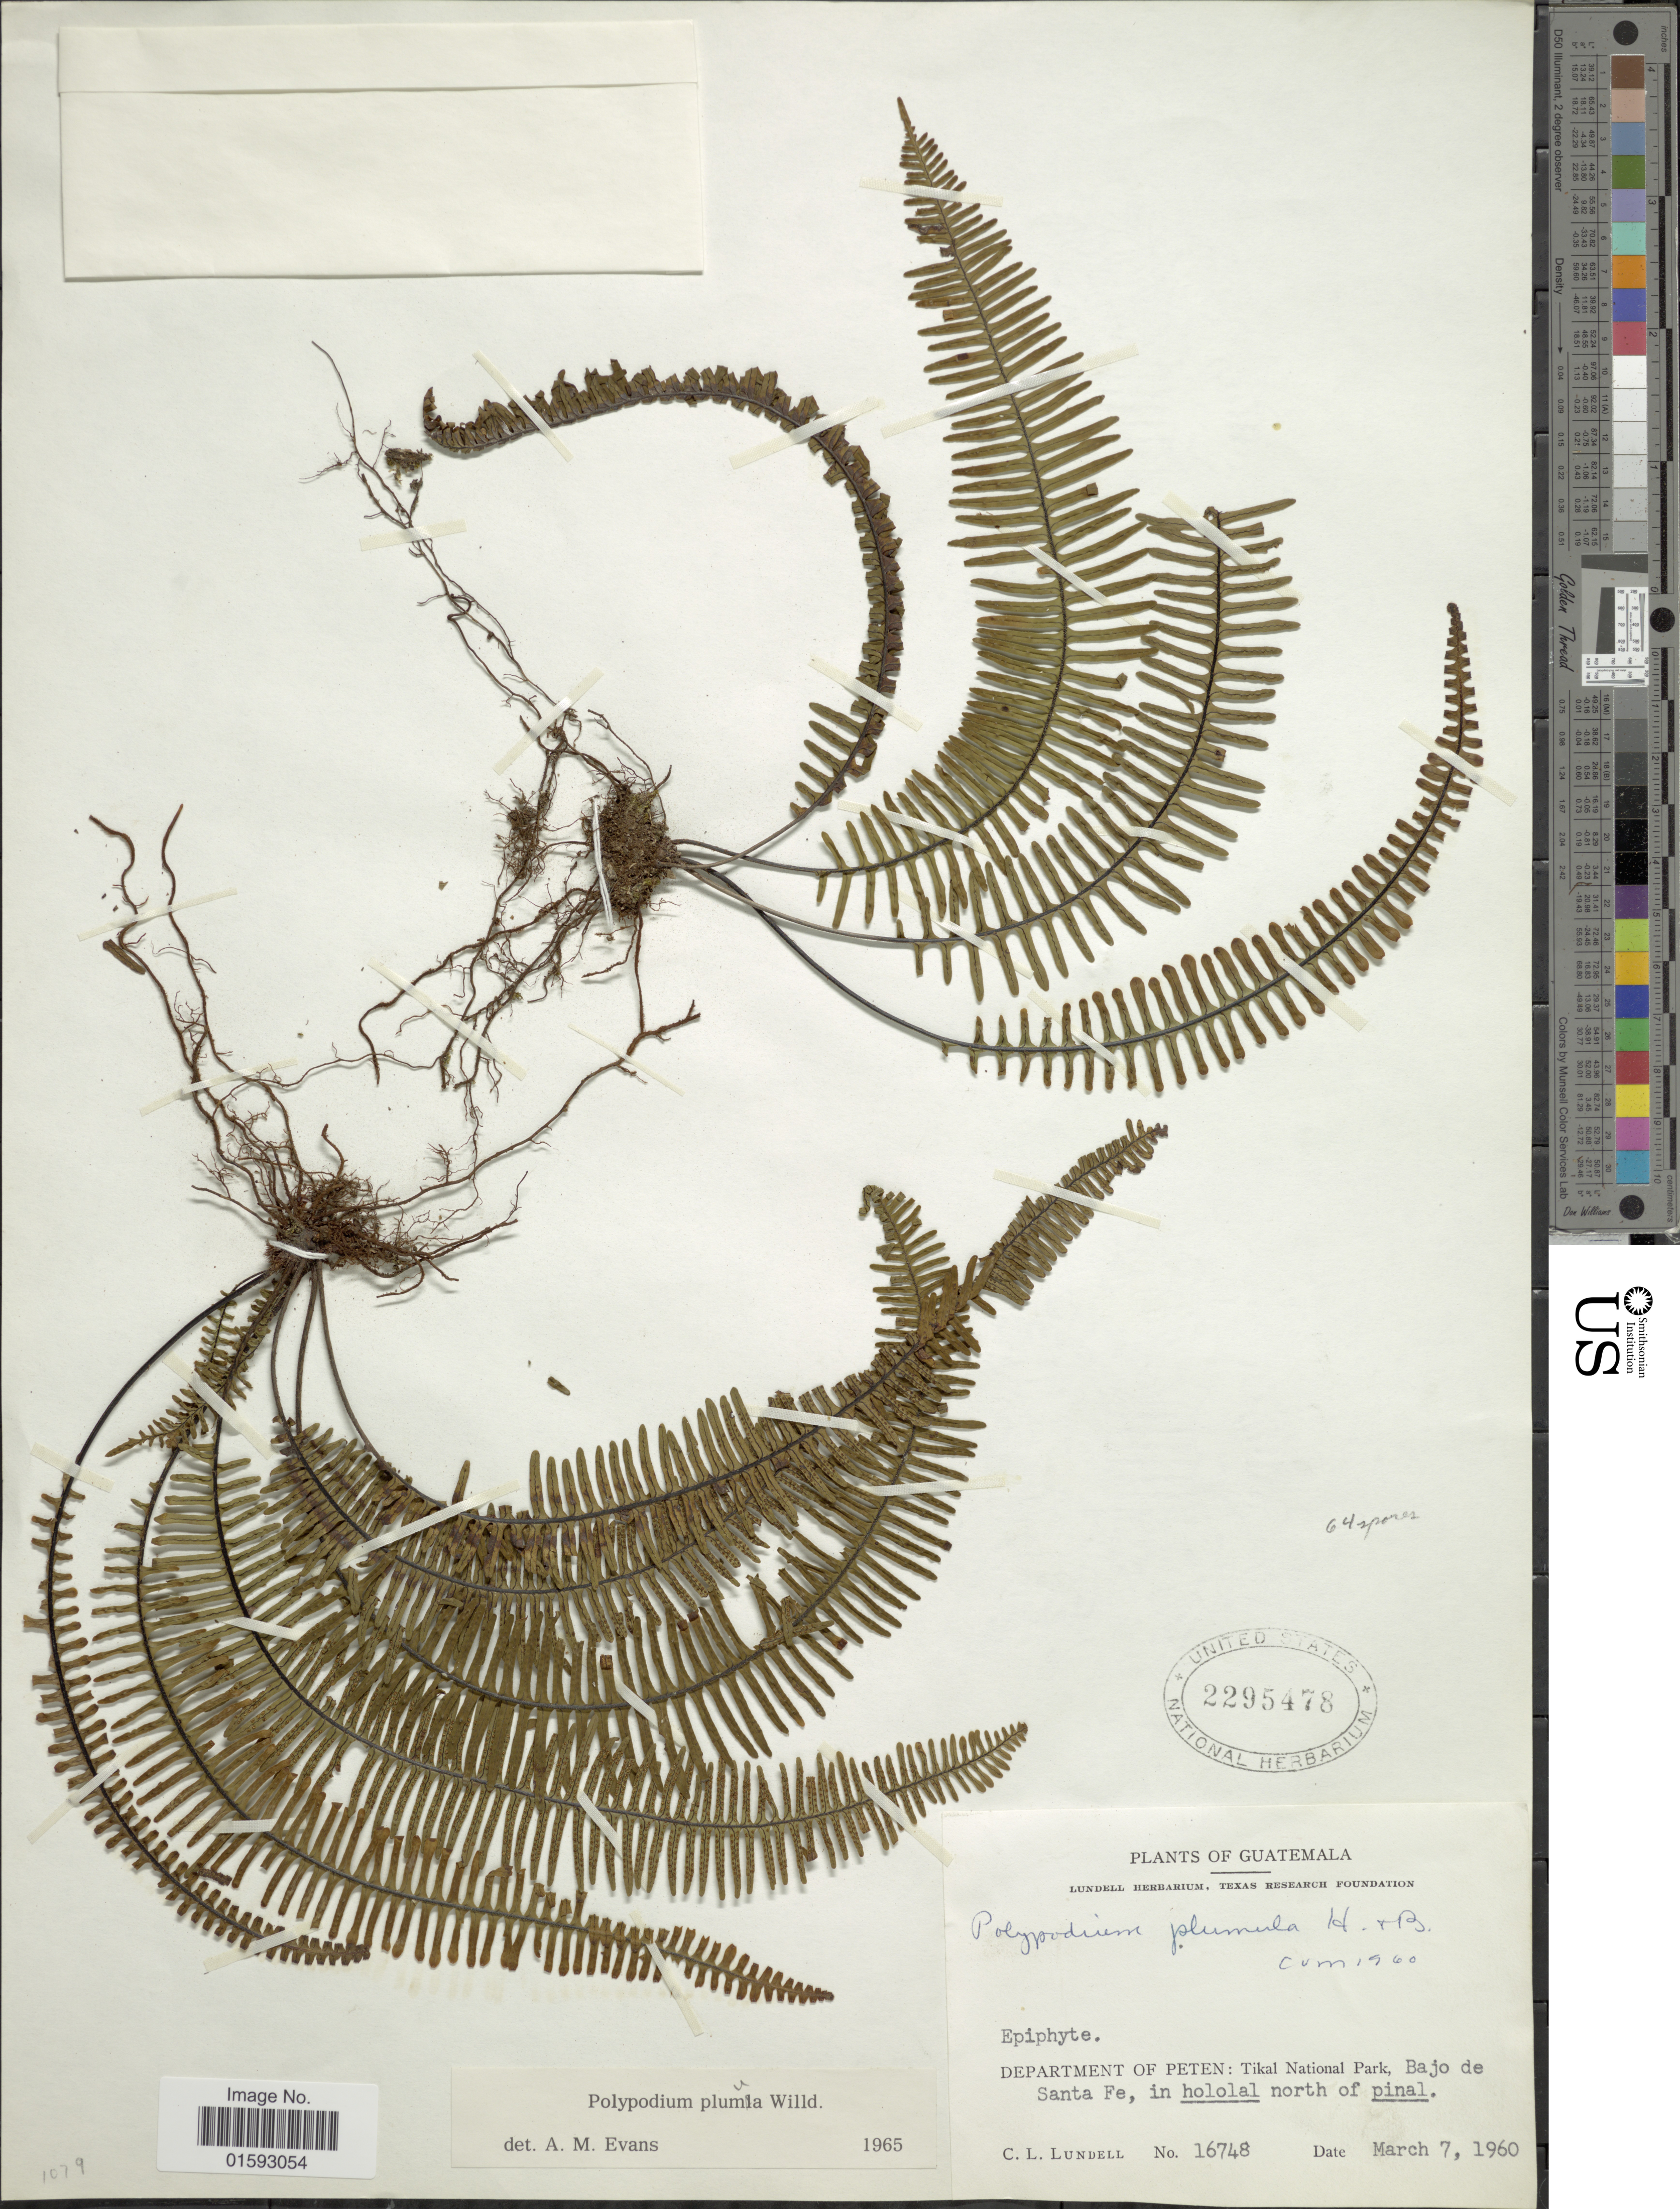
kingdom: Plantae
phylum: Tracheophyta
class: Polypodiopsida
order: Polypodiales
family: Polypodiaceae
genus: Pecluma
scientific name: Pecluma plumula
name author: (Humb. & Bonpl. ex Willd.) M.G. Price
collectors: C. L. Lundell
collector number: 16748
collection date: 1960-03-07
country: Guatemala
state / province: El Petén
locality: Tikal National Park, Bajo de Santa Fe, in hololal north of pinal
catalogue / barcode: US 2295478